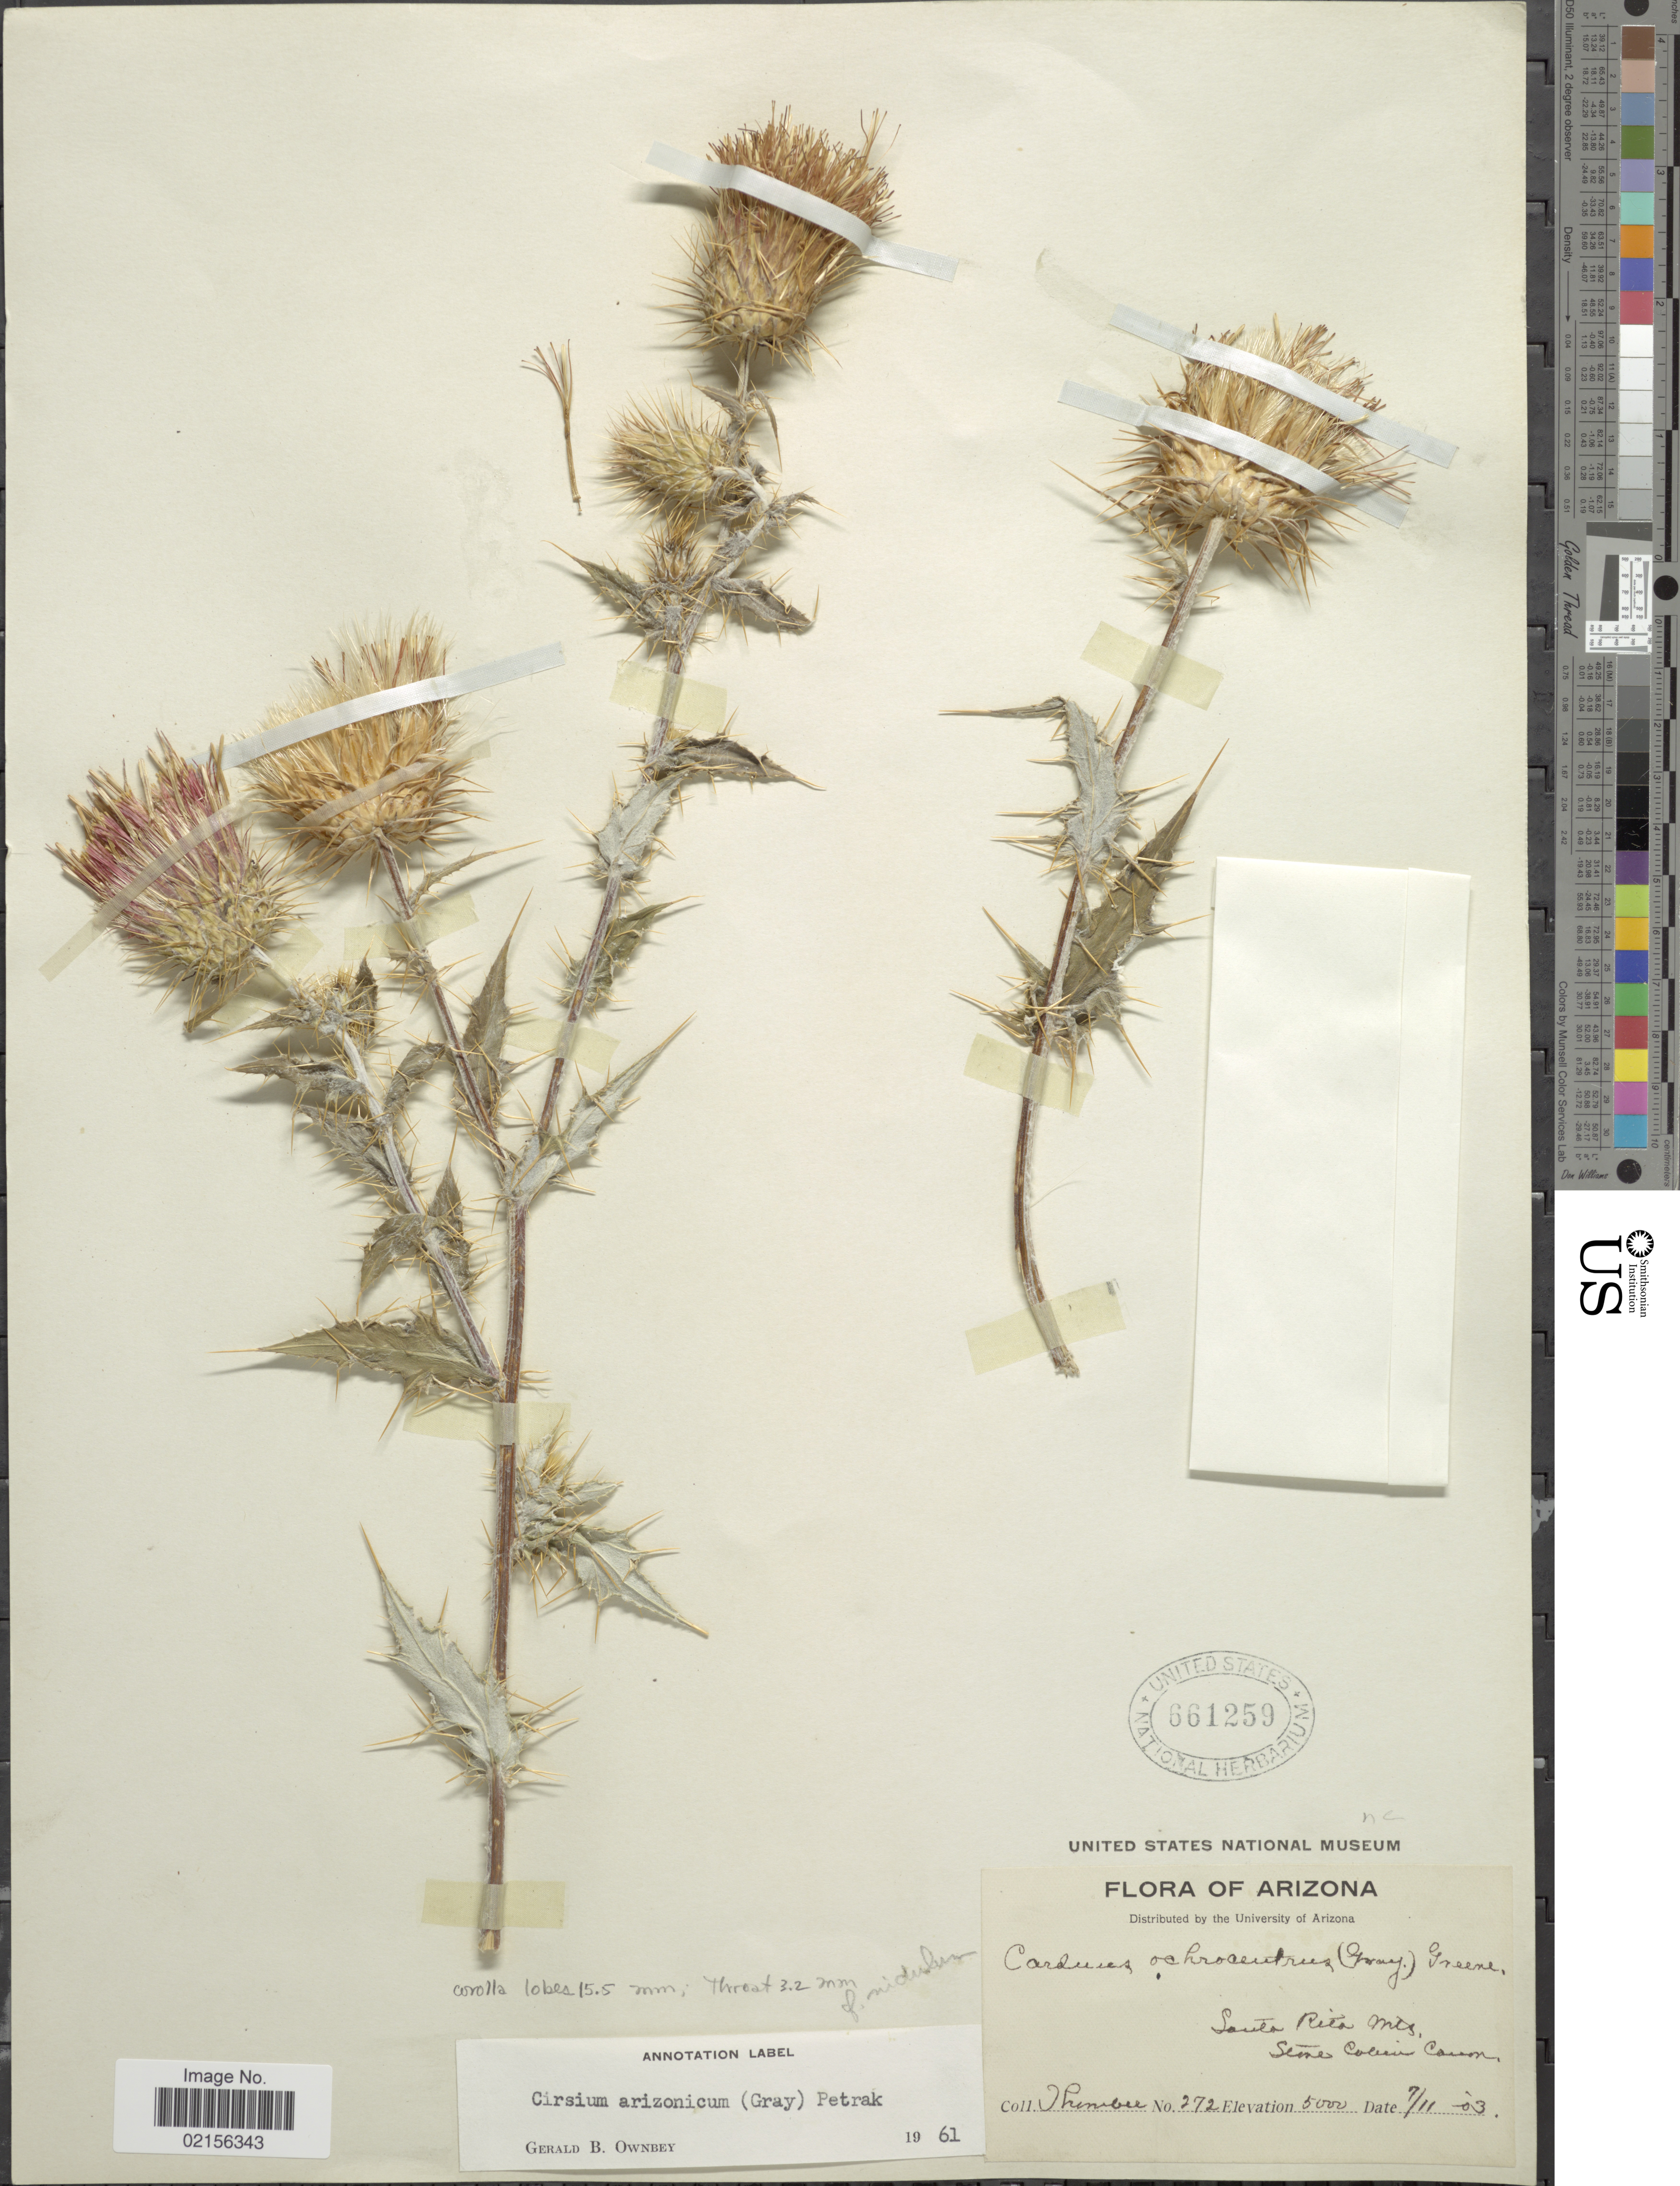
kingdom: Plantae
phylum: Tracheophyta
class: Magnoliopsida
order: Asterales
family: Asteraceae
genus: Cirsium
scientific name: Cirsium arizonicum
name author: (A. Gray) Petr.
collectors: -. Thornber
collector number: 272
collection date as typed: Transcribed d/m/y: 7/11/3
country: United States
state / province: Arizona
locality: Santa Rita Mts, Stone Cabin Canyon.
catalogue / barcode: US 661259